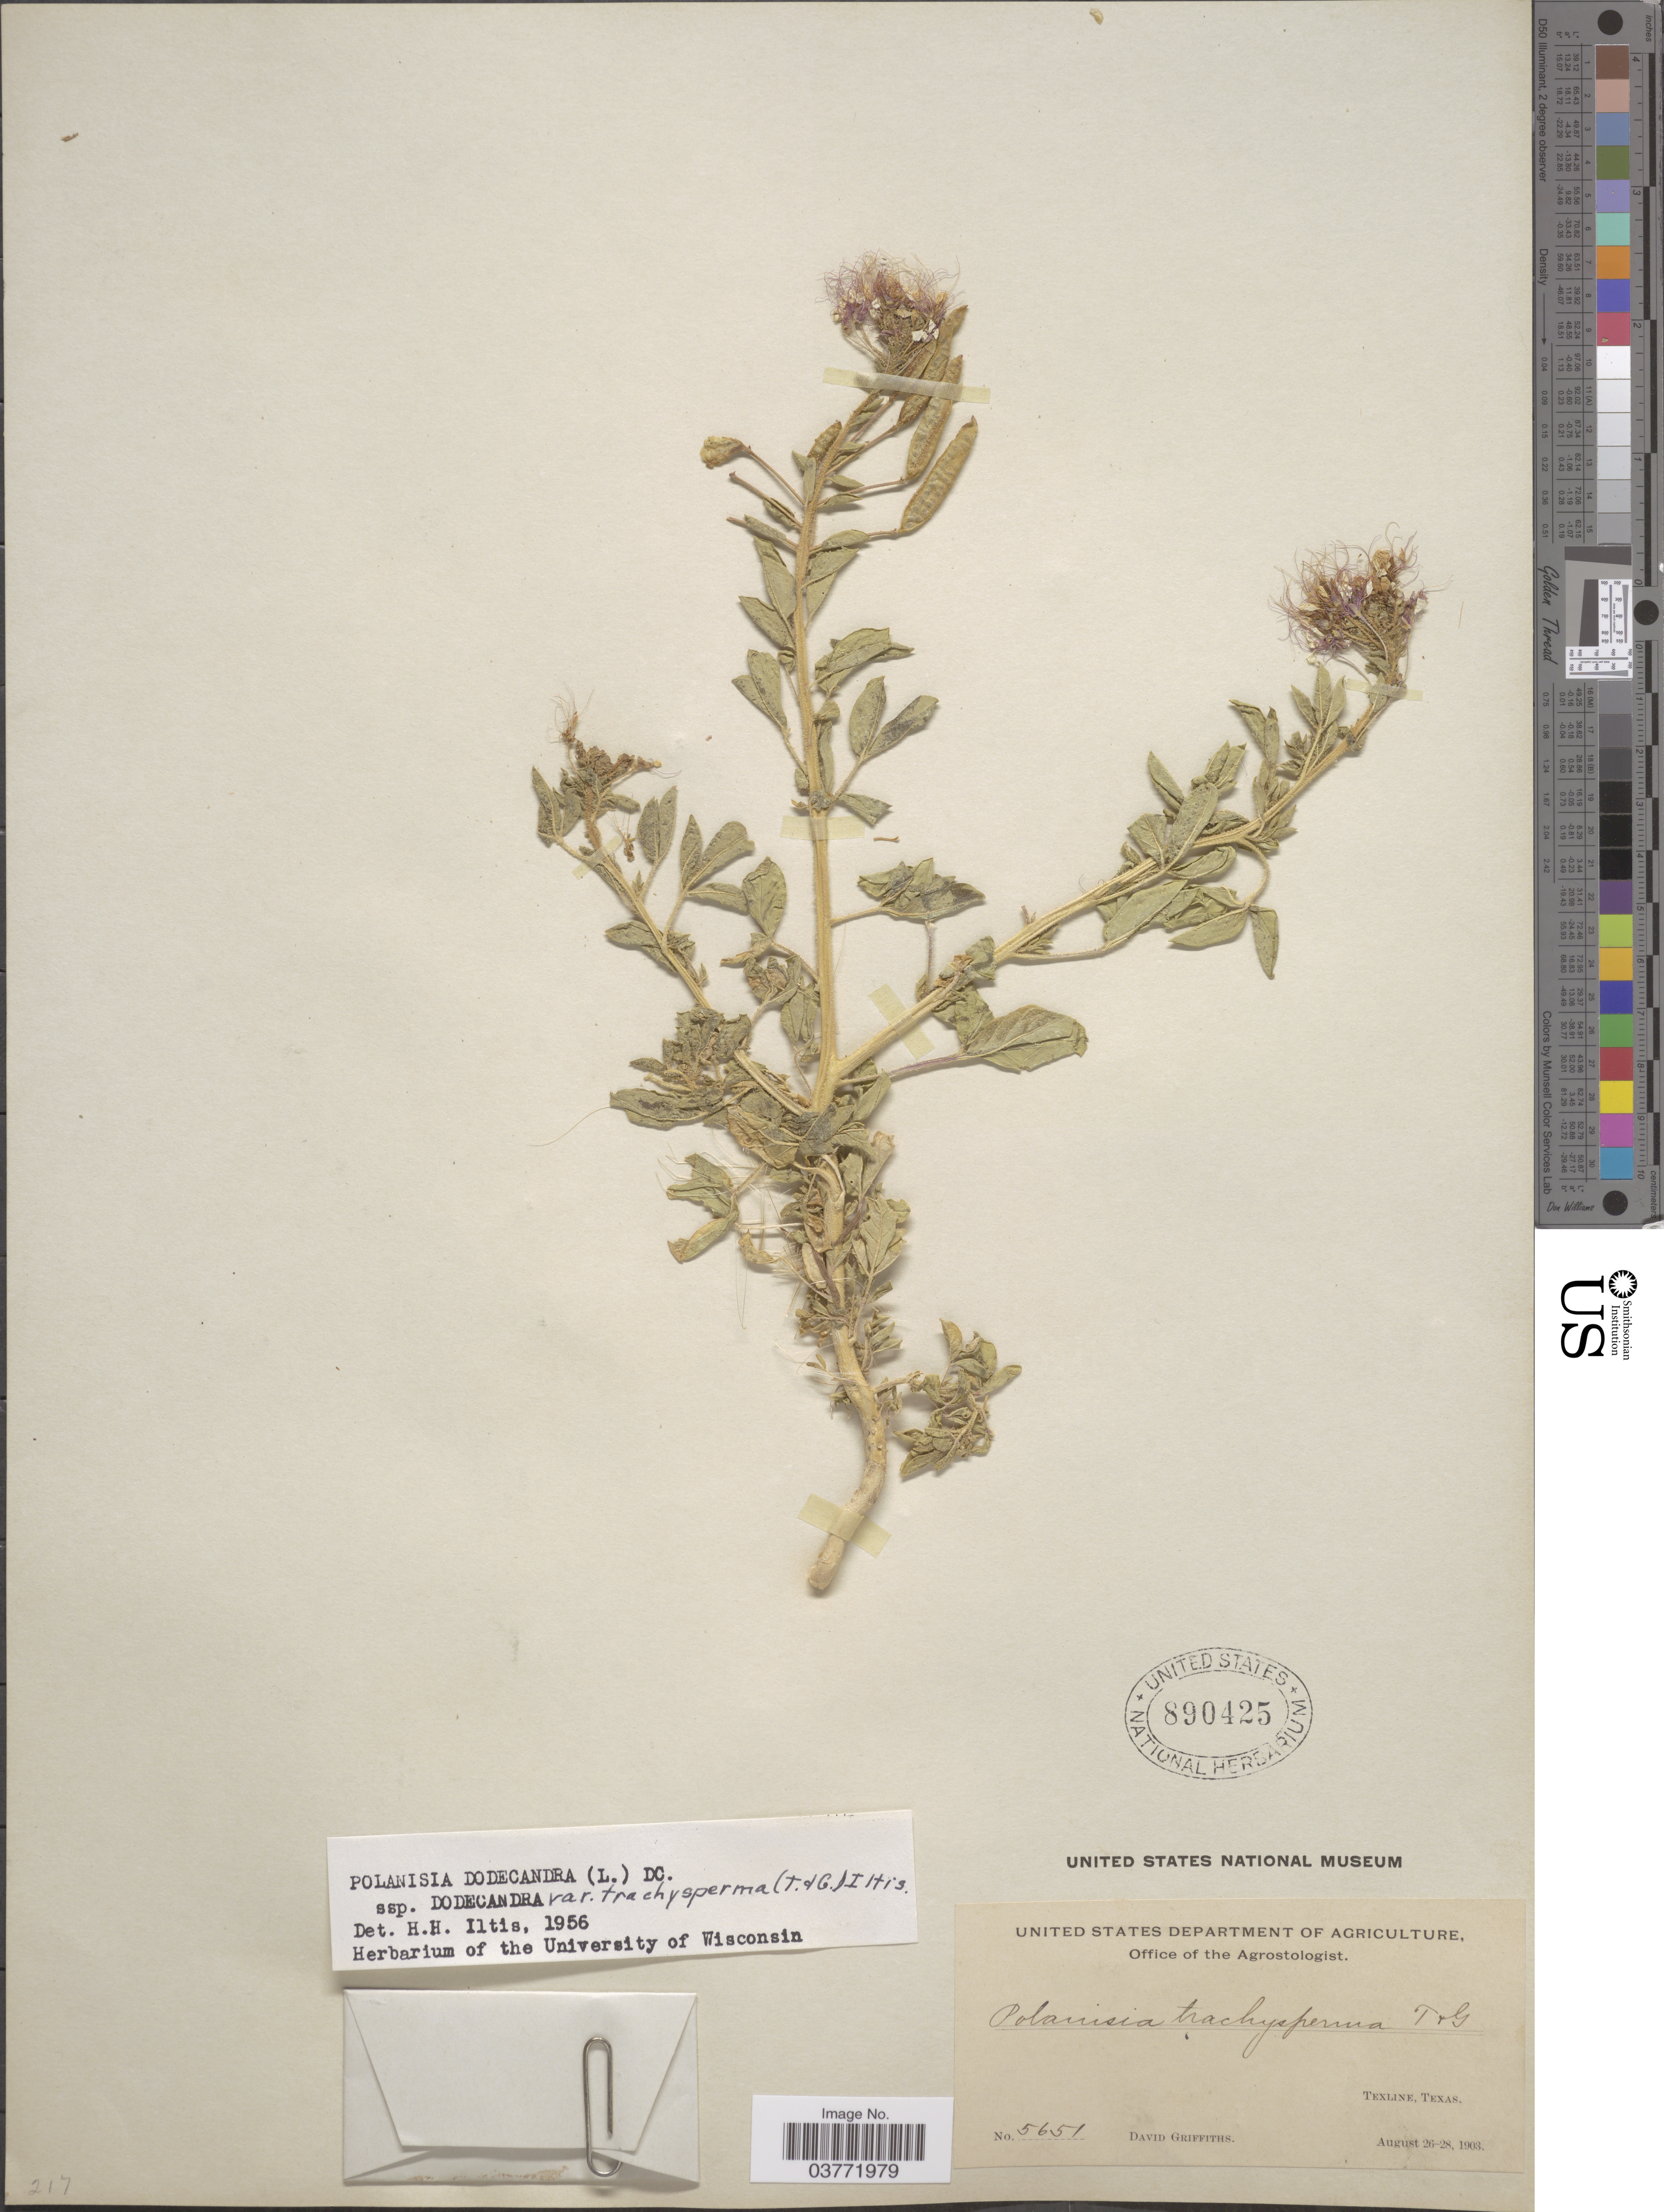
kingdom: Plantae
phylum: Tracheophyta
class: Magnoliopsida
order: Brassicales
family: Cleomaceae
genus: Polanisia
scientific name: Polanisia trachysperma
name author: Torr. & A. Gray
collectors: D. Griffiths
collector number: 5651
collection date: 1903-08-26/1903-08-28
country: United States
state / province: Texas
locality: Texline.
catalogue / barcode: US 890425